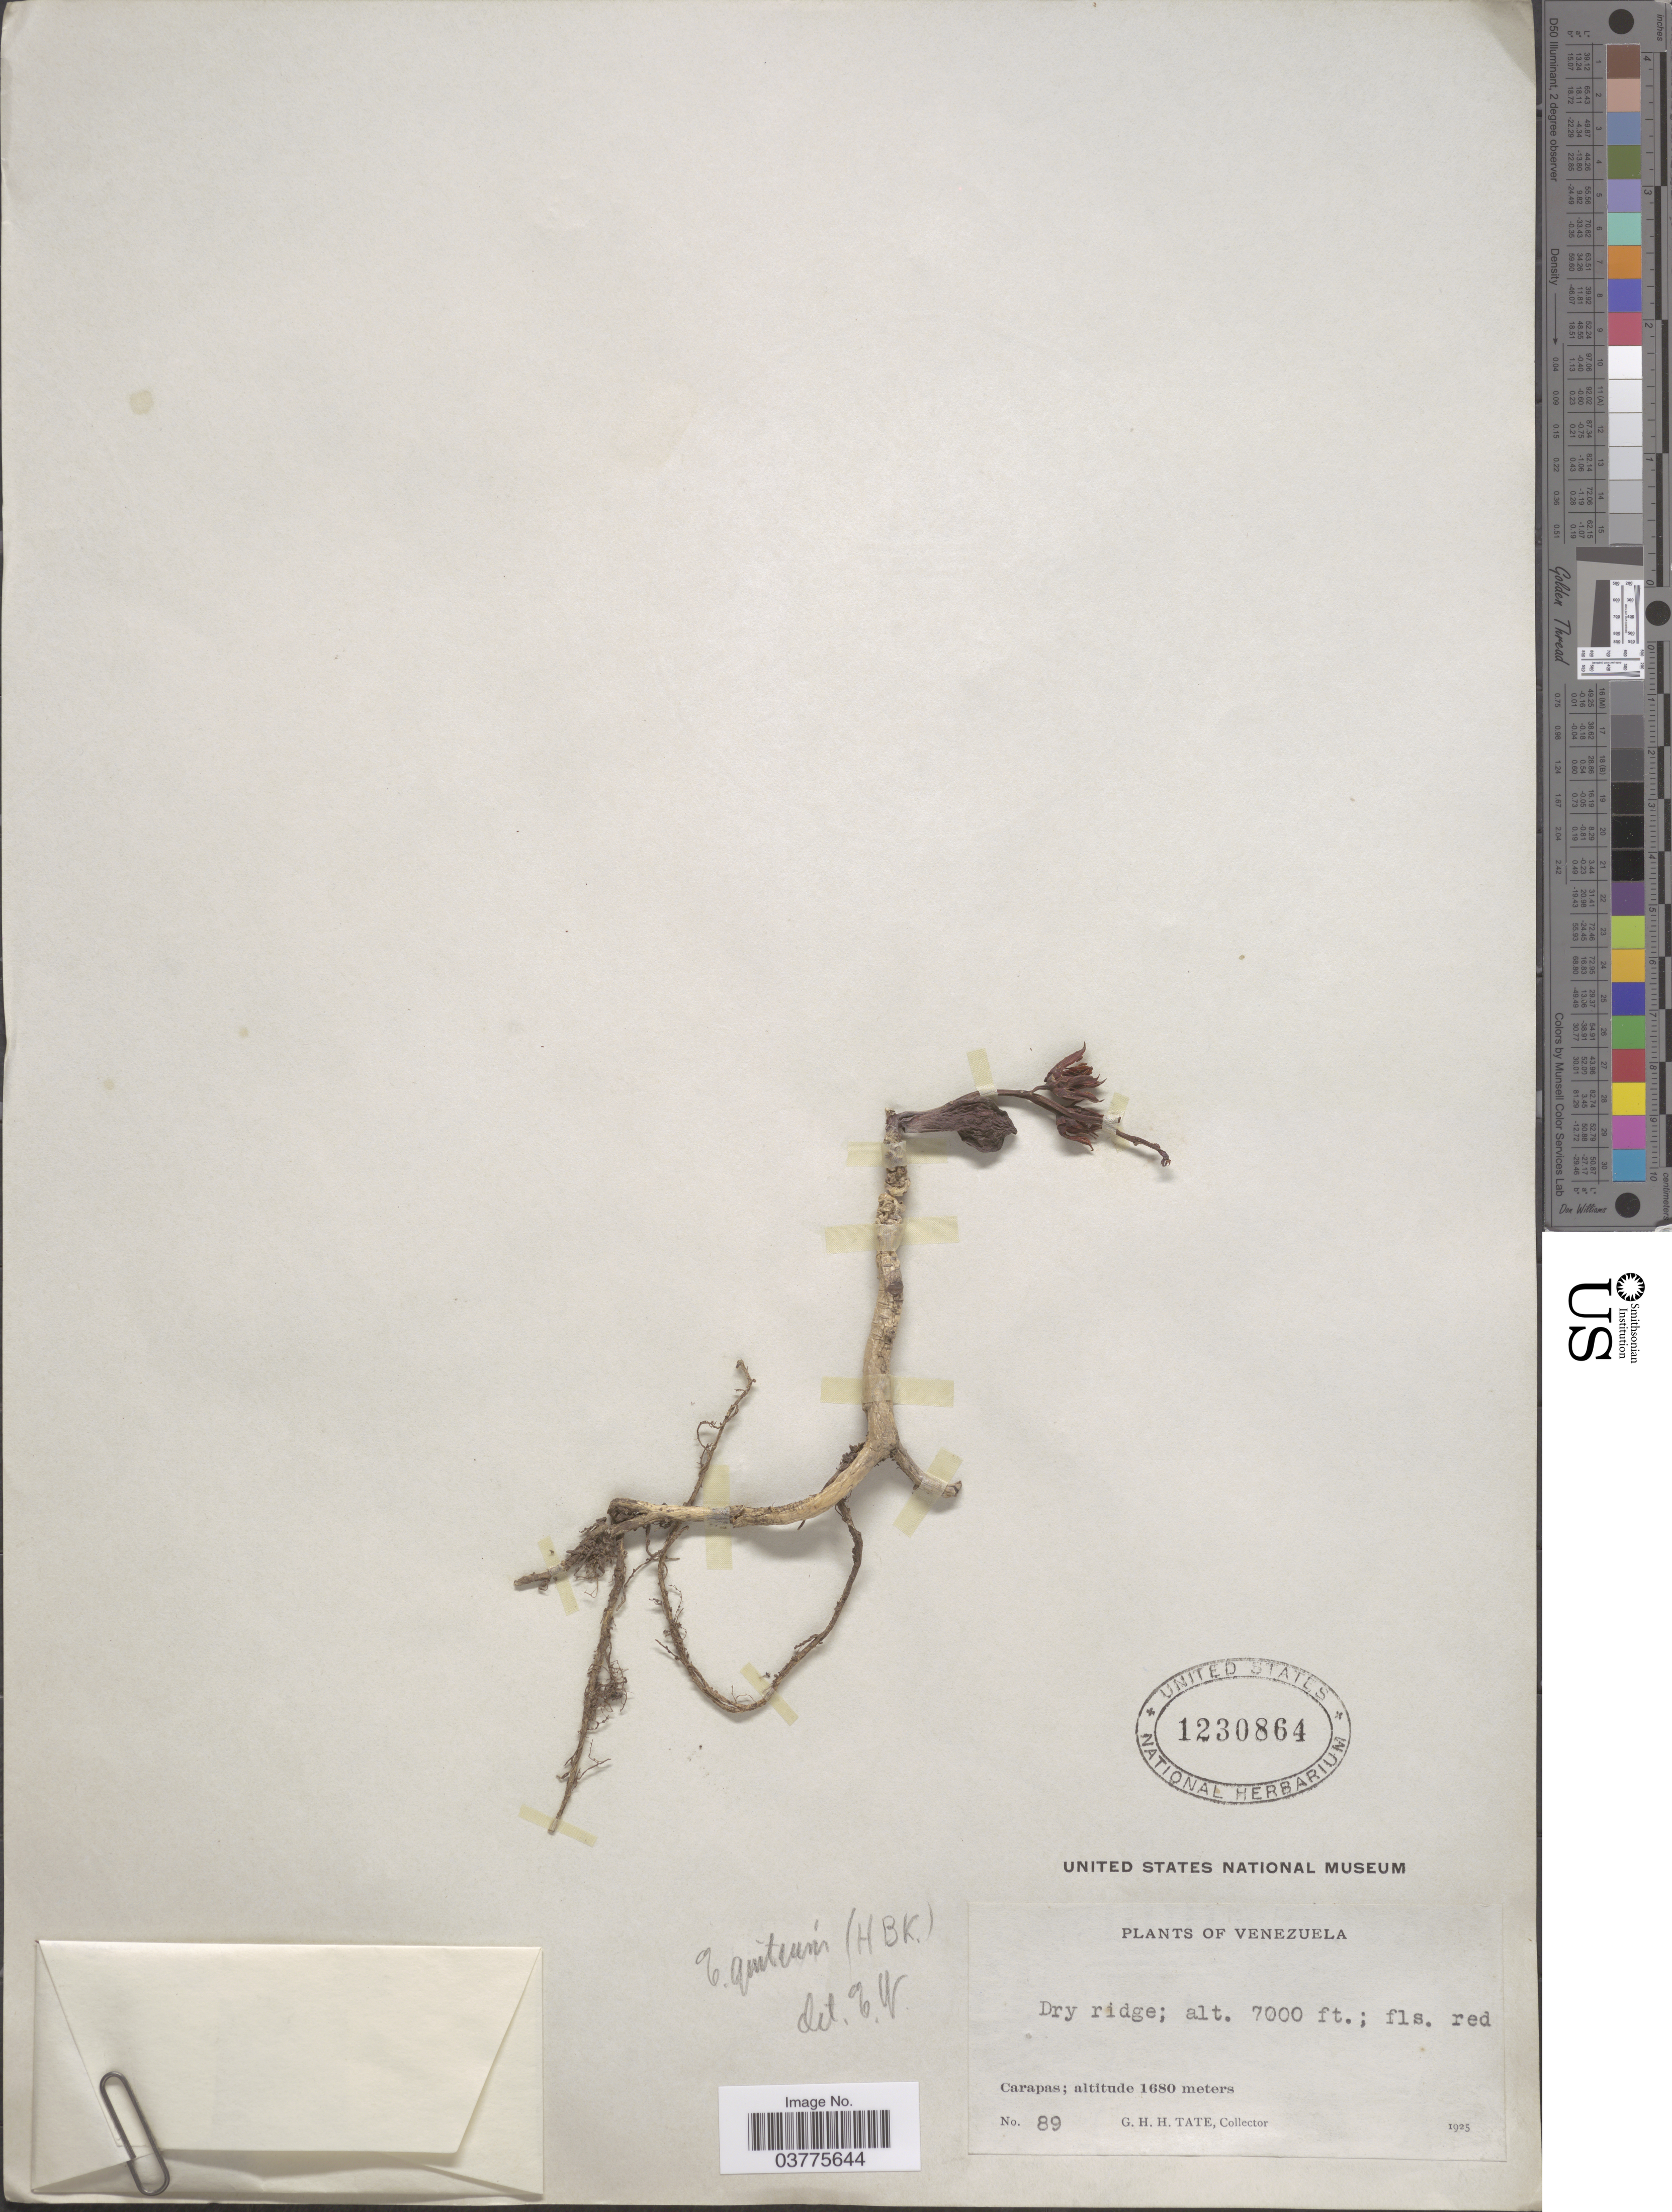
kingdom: Plantae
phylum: Tracheophyta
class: Magnoliopsida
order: Saxifragales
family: Crassulaceae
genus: Echeveria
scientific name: Echeveria quitensis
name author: (Kunth) Lindl.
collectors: G. H. H.Tate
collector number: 89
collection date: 1925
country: Venezuela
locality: Carapas.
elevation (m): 1680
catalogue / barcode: US 1230864